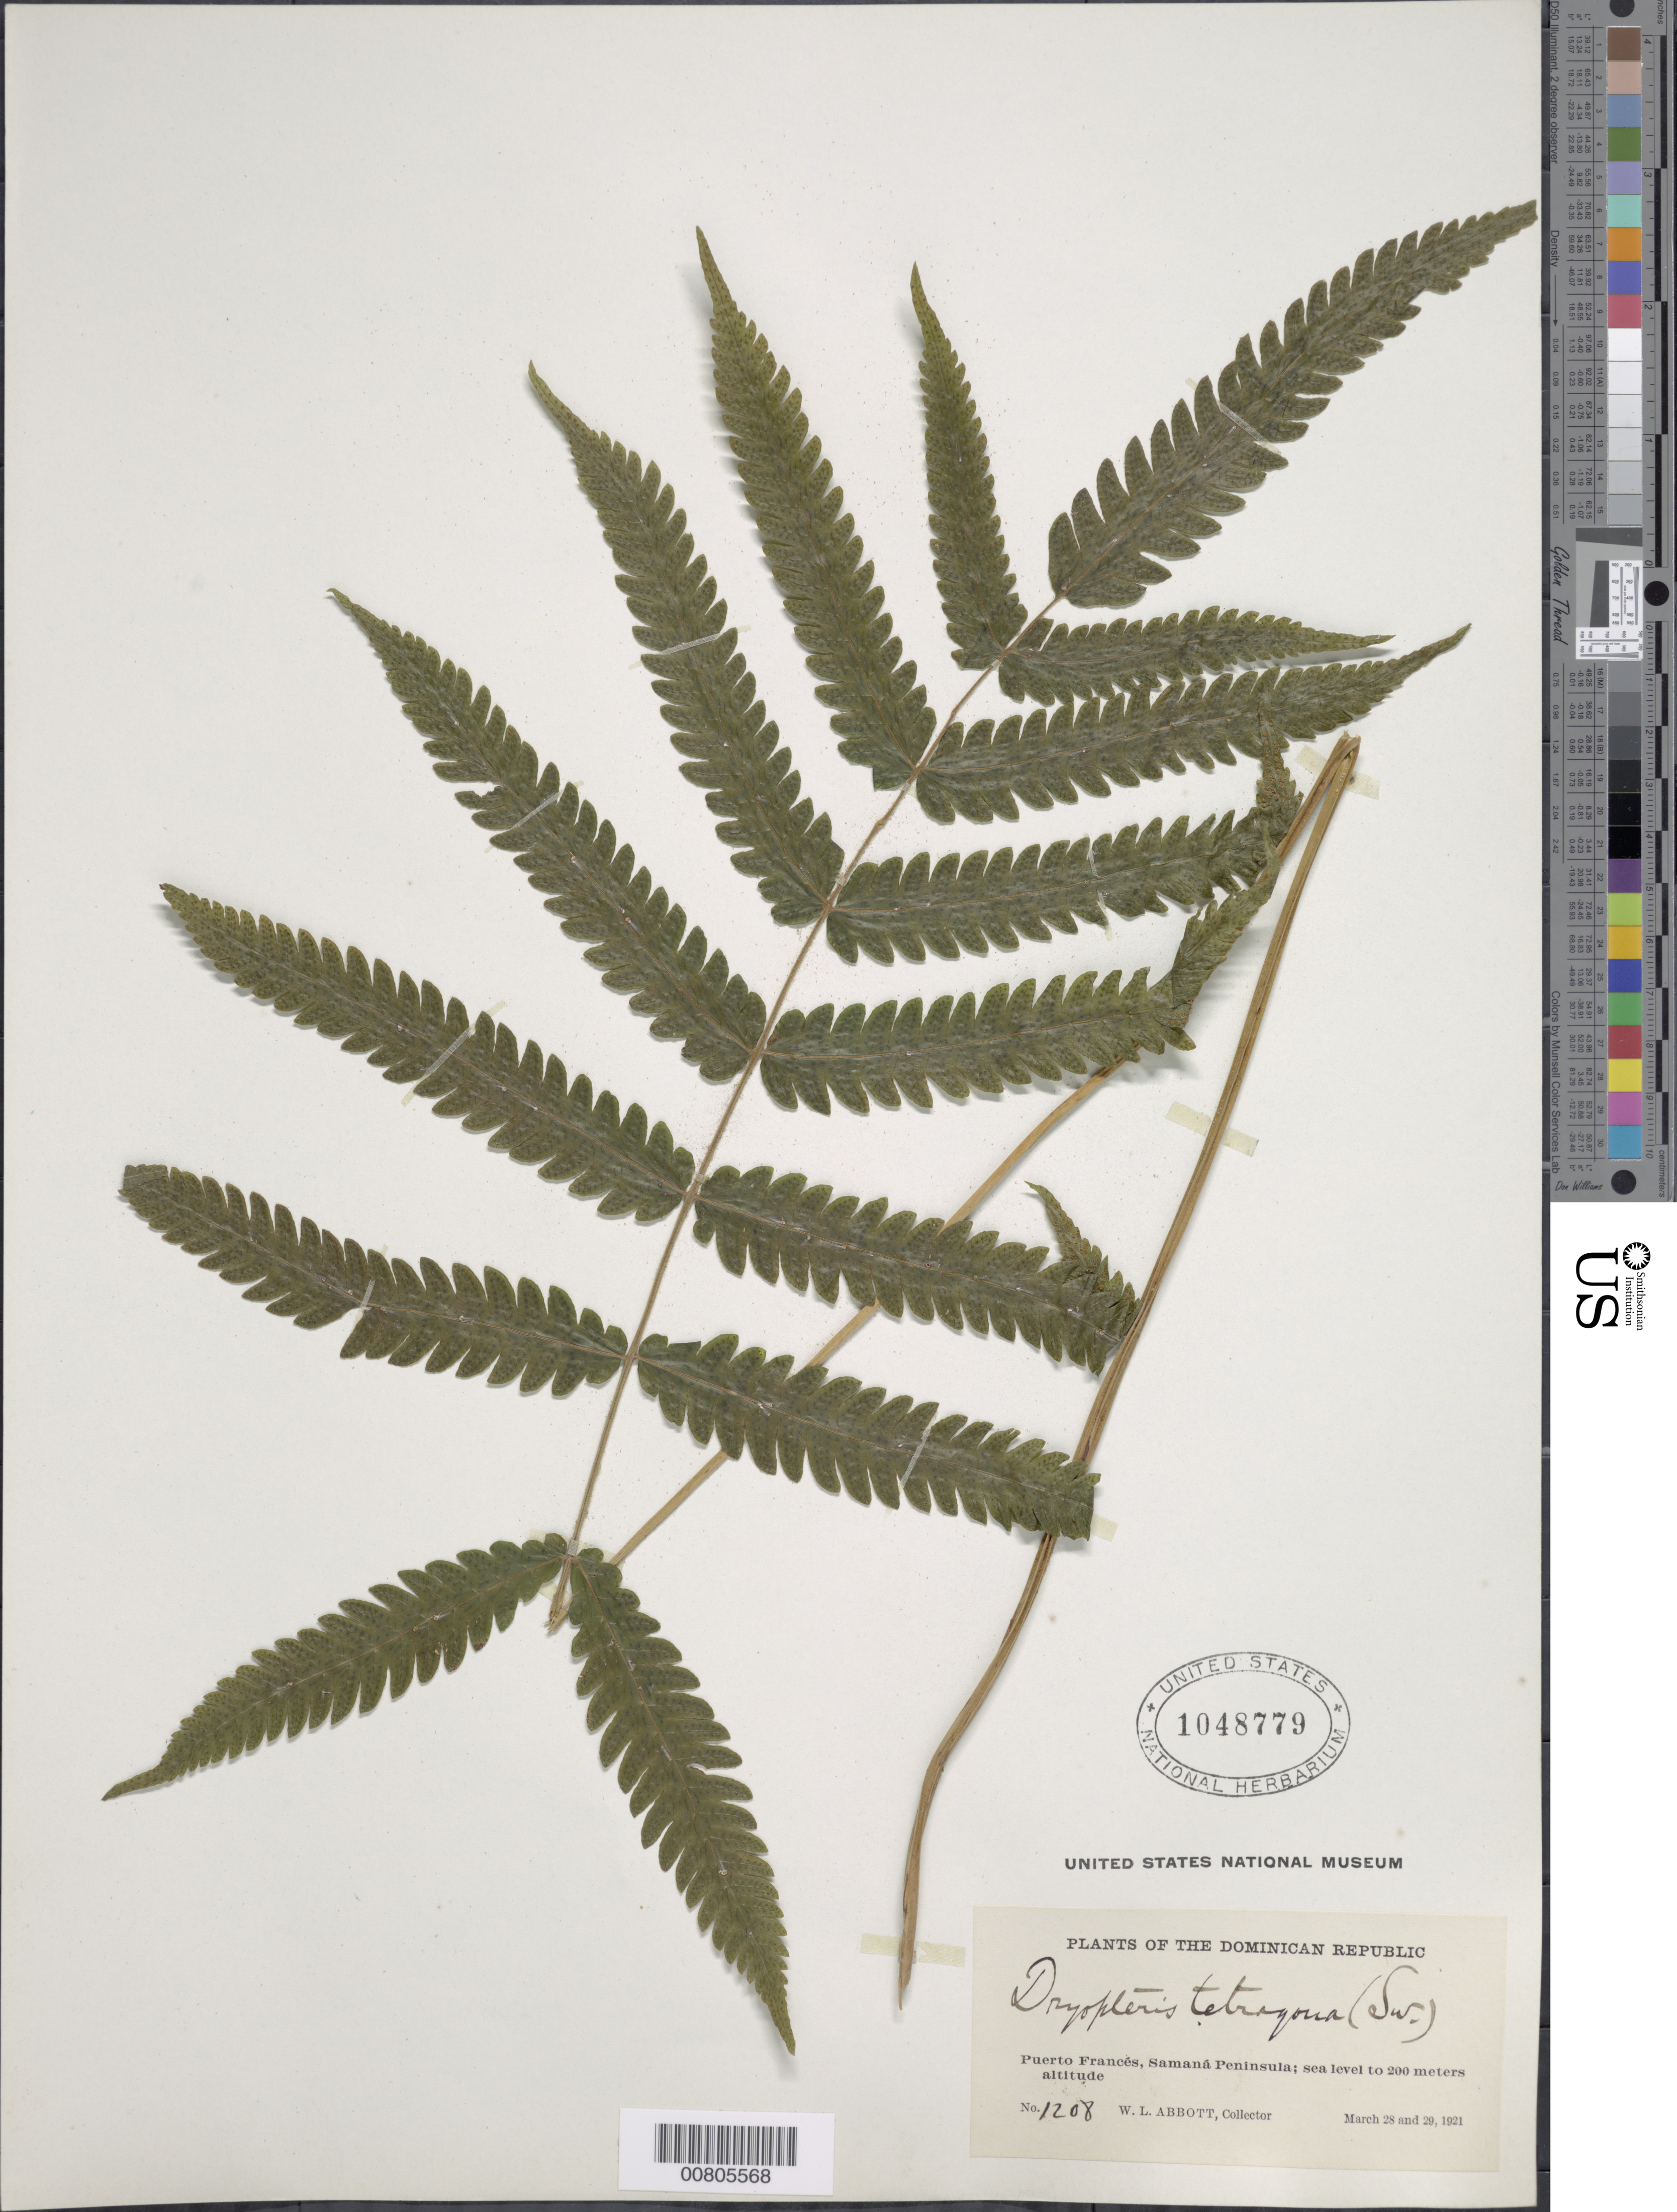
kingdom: Plantae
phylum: Tracheophyta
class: Polypodiopsida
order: Polypodiales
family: Thelypteridaceae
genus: Goniopteris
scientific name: Goniopteris subtetragona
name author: (Link) Vareschi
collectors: W. L. Abbott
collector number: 1208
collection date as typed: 28 Mar 1921 to 29 Mar 1921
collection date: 1921-03-28/1921-03-29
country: Dominican Republic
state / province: Samana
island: Hispaniola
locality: Samaná Peninsula, Puerto Francés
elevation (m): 0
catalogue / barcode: US 1048779